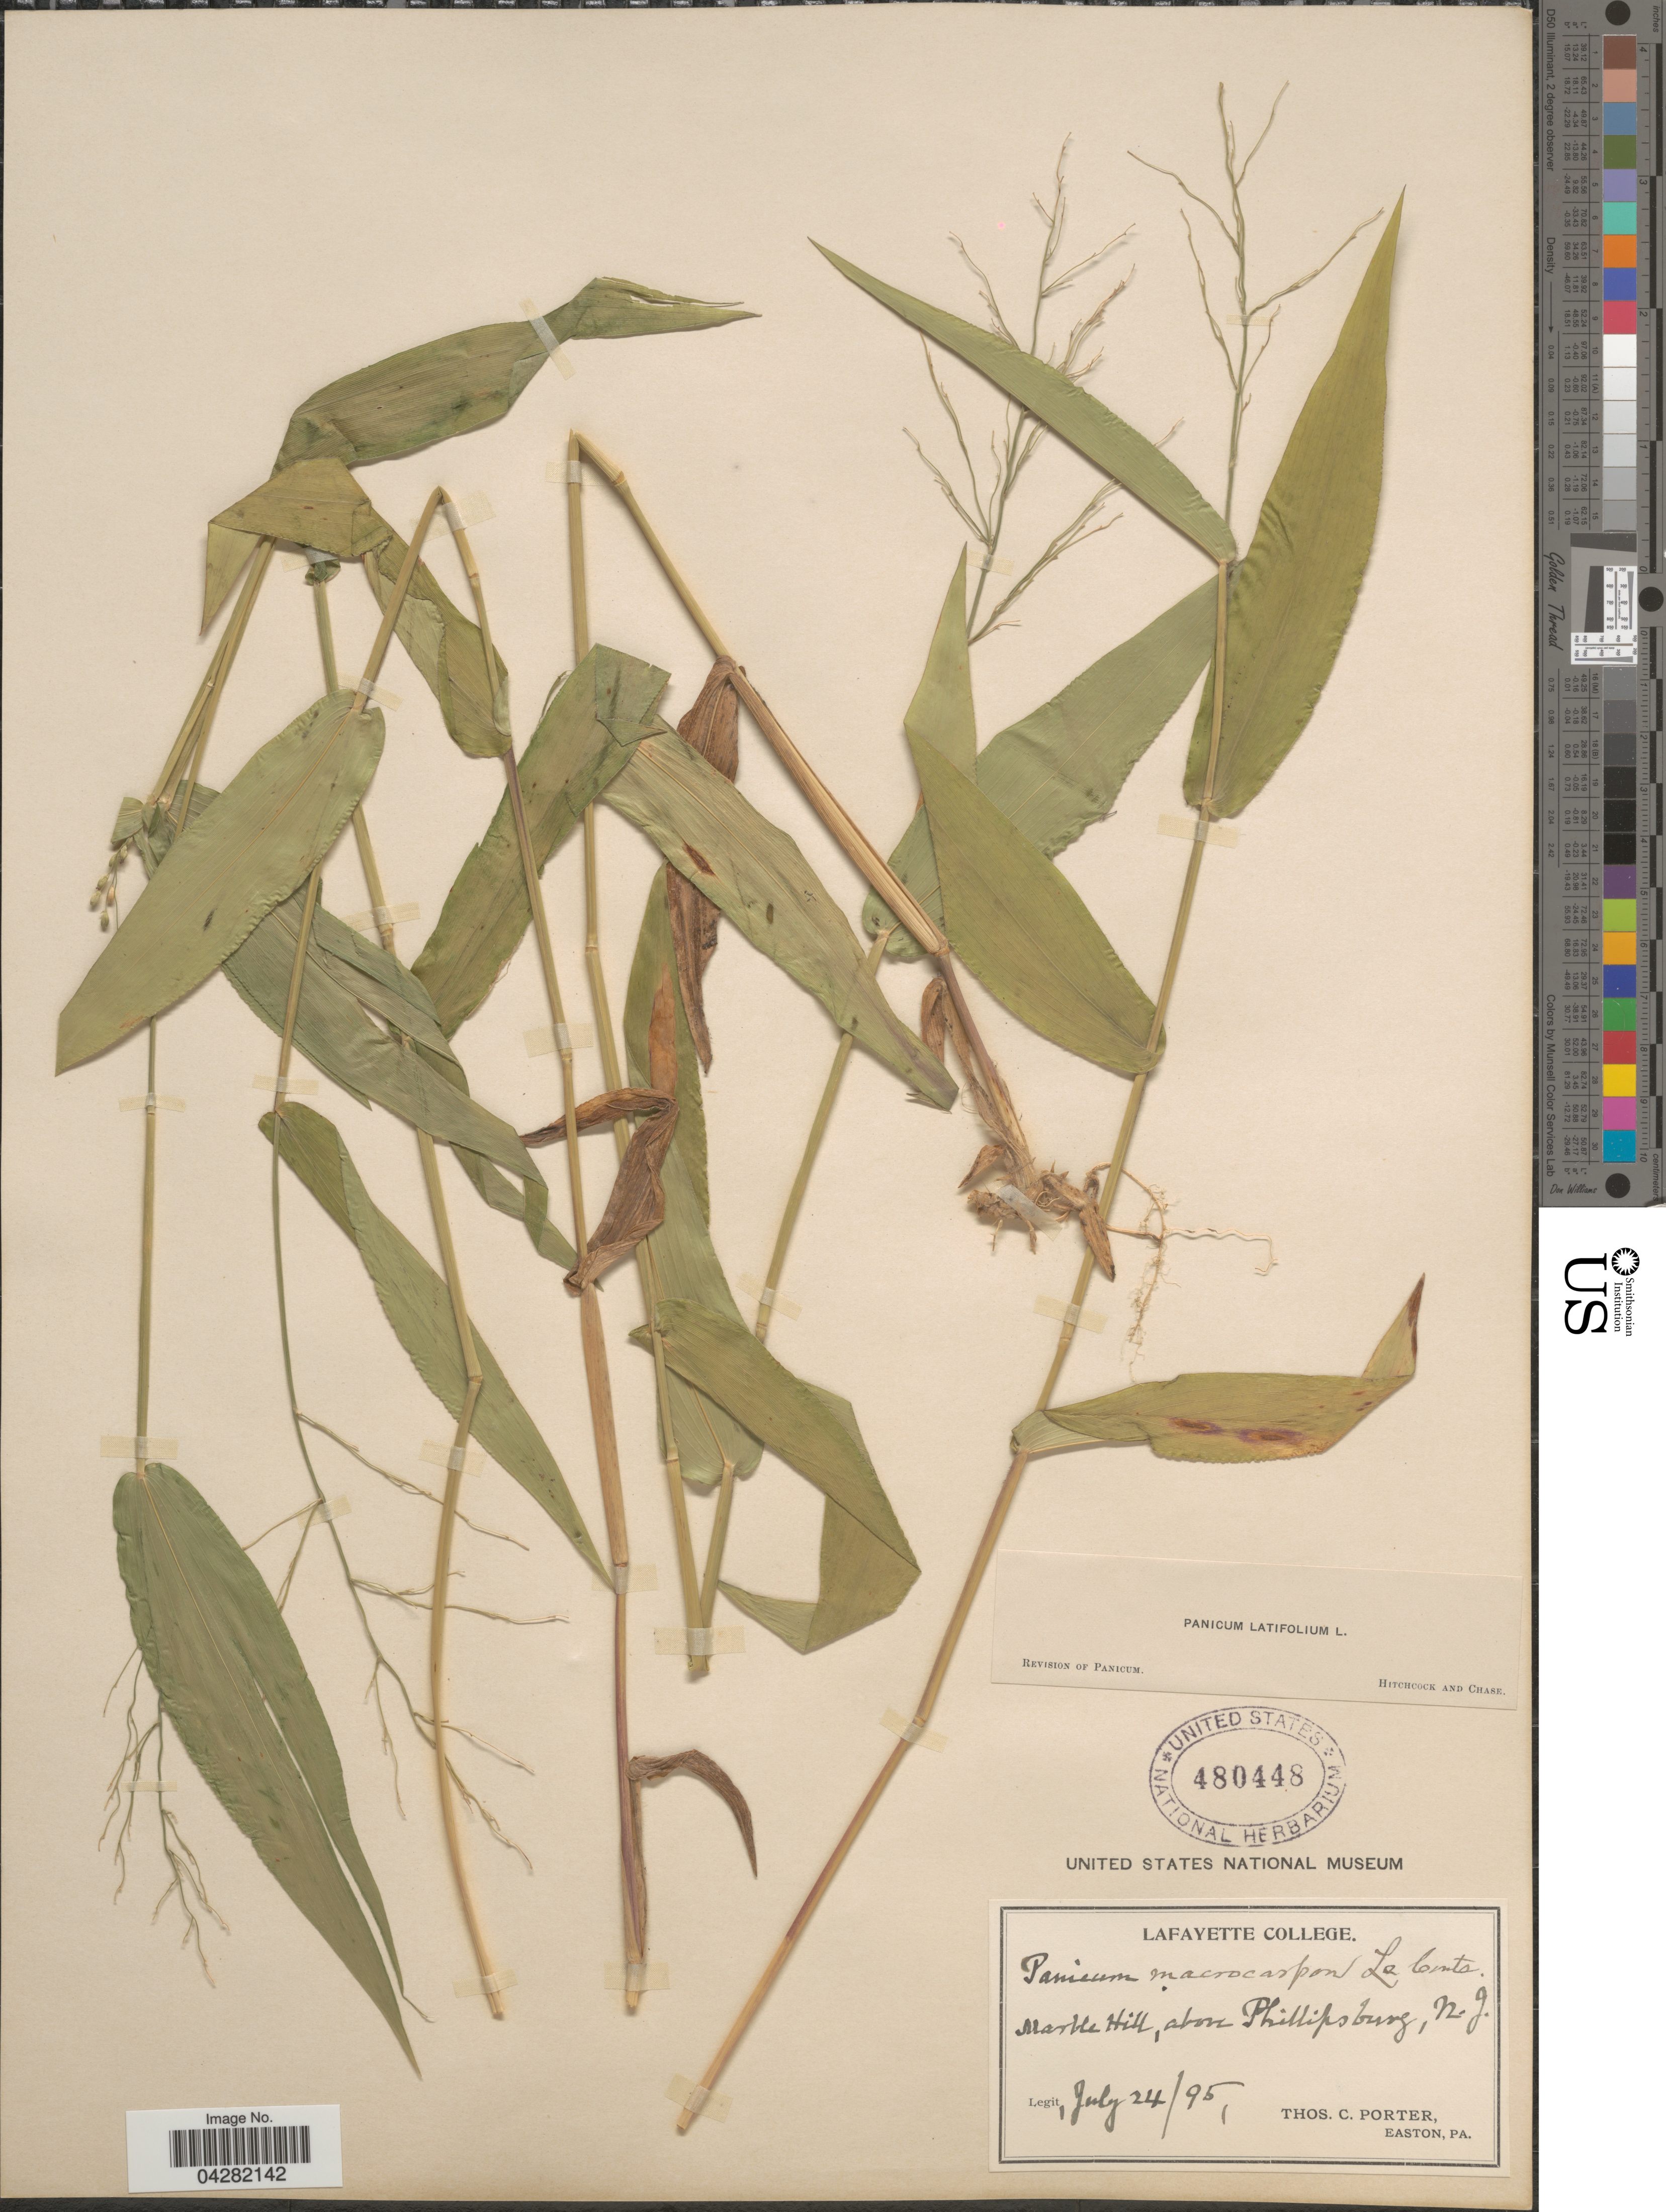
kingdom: Plantae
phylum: Tracheophyta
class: Liliopsida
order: Poales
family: Poaceae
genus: Dichanthelium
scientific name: Dichanthelium latifolium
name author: (L.) Harvill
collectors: T. Porter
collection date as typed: Transcribed d/m/y: 24/7/95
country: United States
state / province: New Jersey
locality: Marble Hill, above Phillipsburg.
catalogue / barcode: US 480448